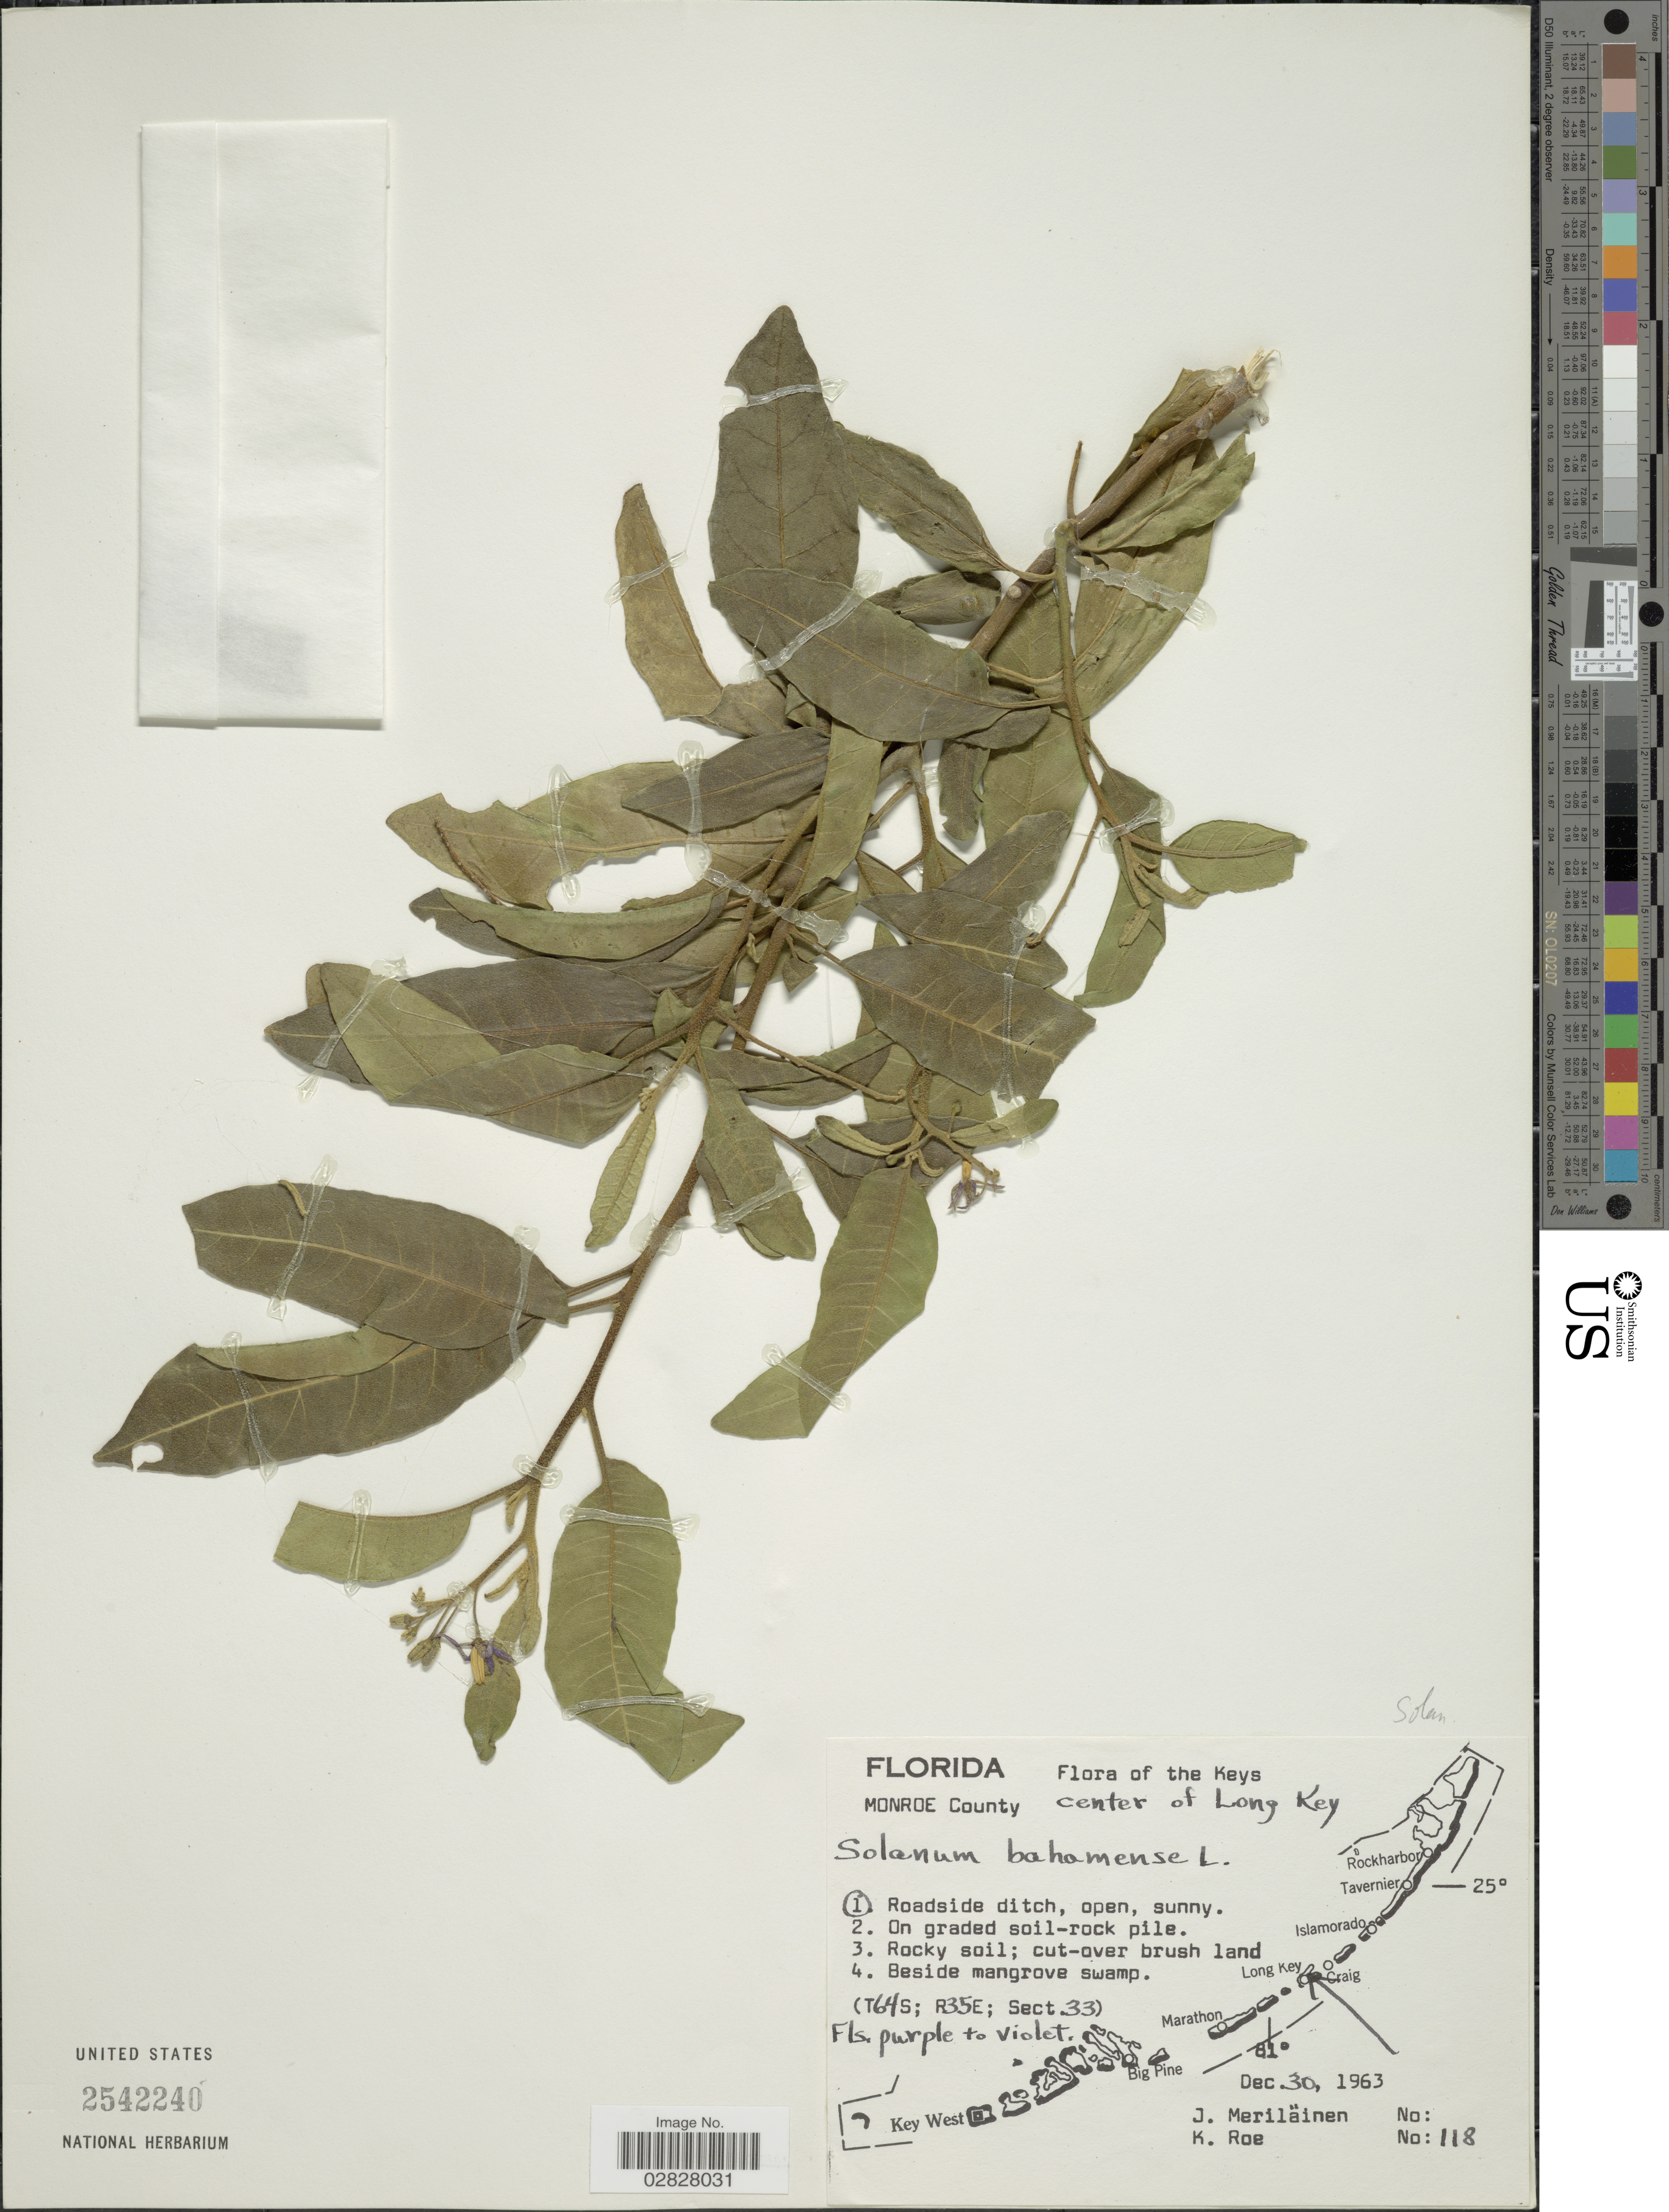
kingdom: Plantae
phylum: Tracheophyta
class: Magnoliopsida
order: Solanales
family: Solanaceae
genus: Solanum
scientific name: Solanum bahamense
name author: L.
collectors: J. Merilainen & K. Roe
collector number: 118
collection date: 1963-12-30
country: United States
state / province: Florida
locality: Keys. Center of Long Key. Monroe County. (T64S; R35E; Sect. 33).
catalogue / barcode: US 2542240